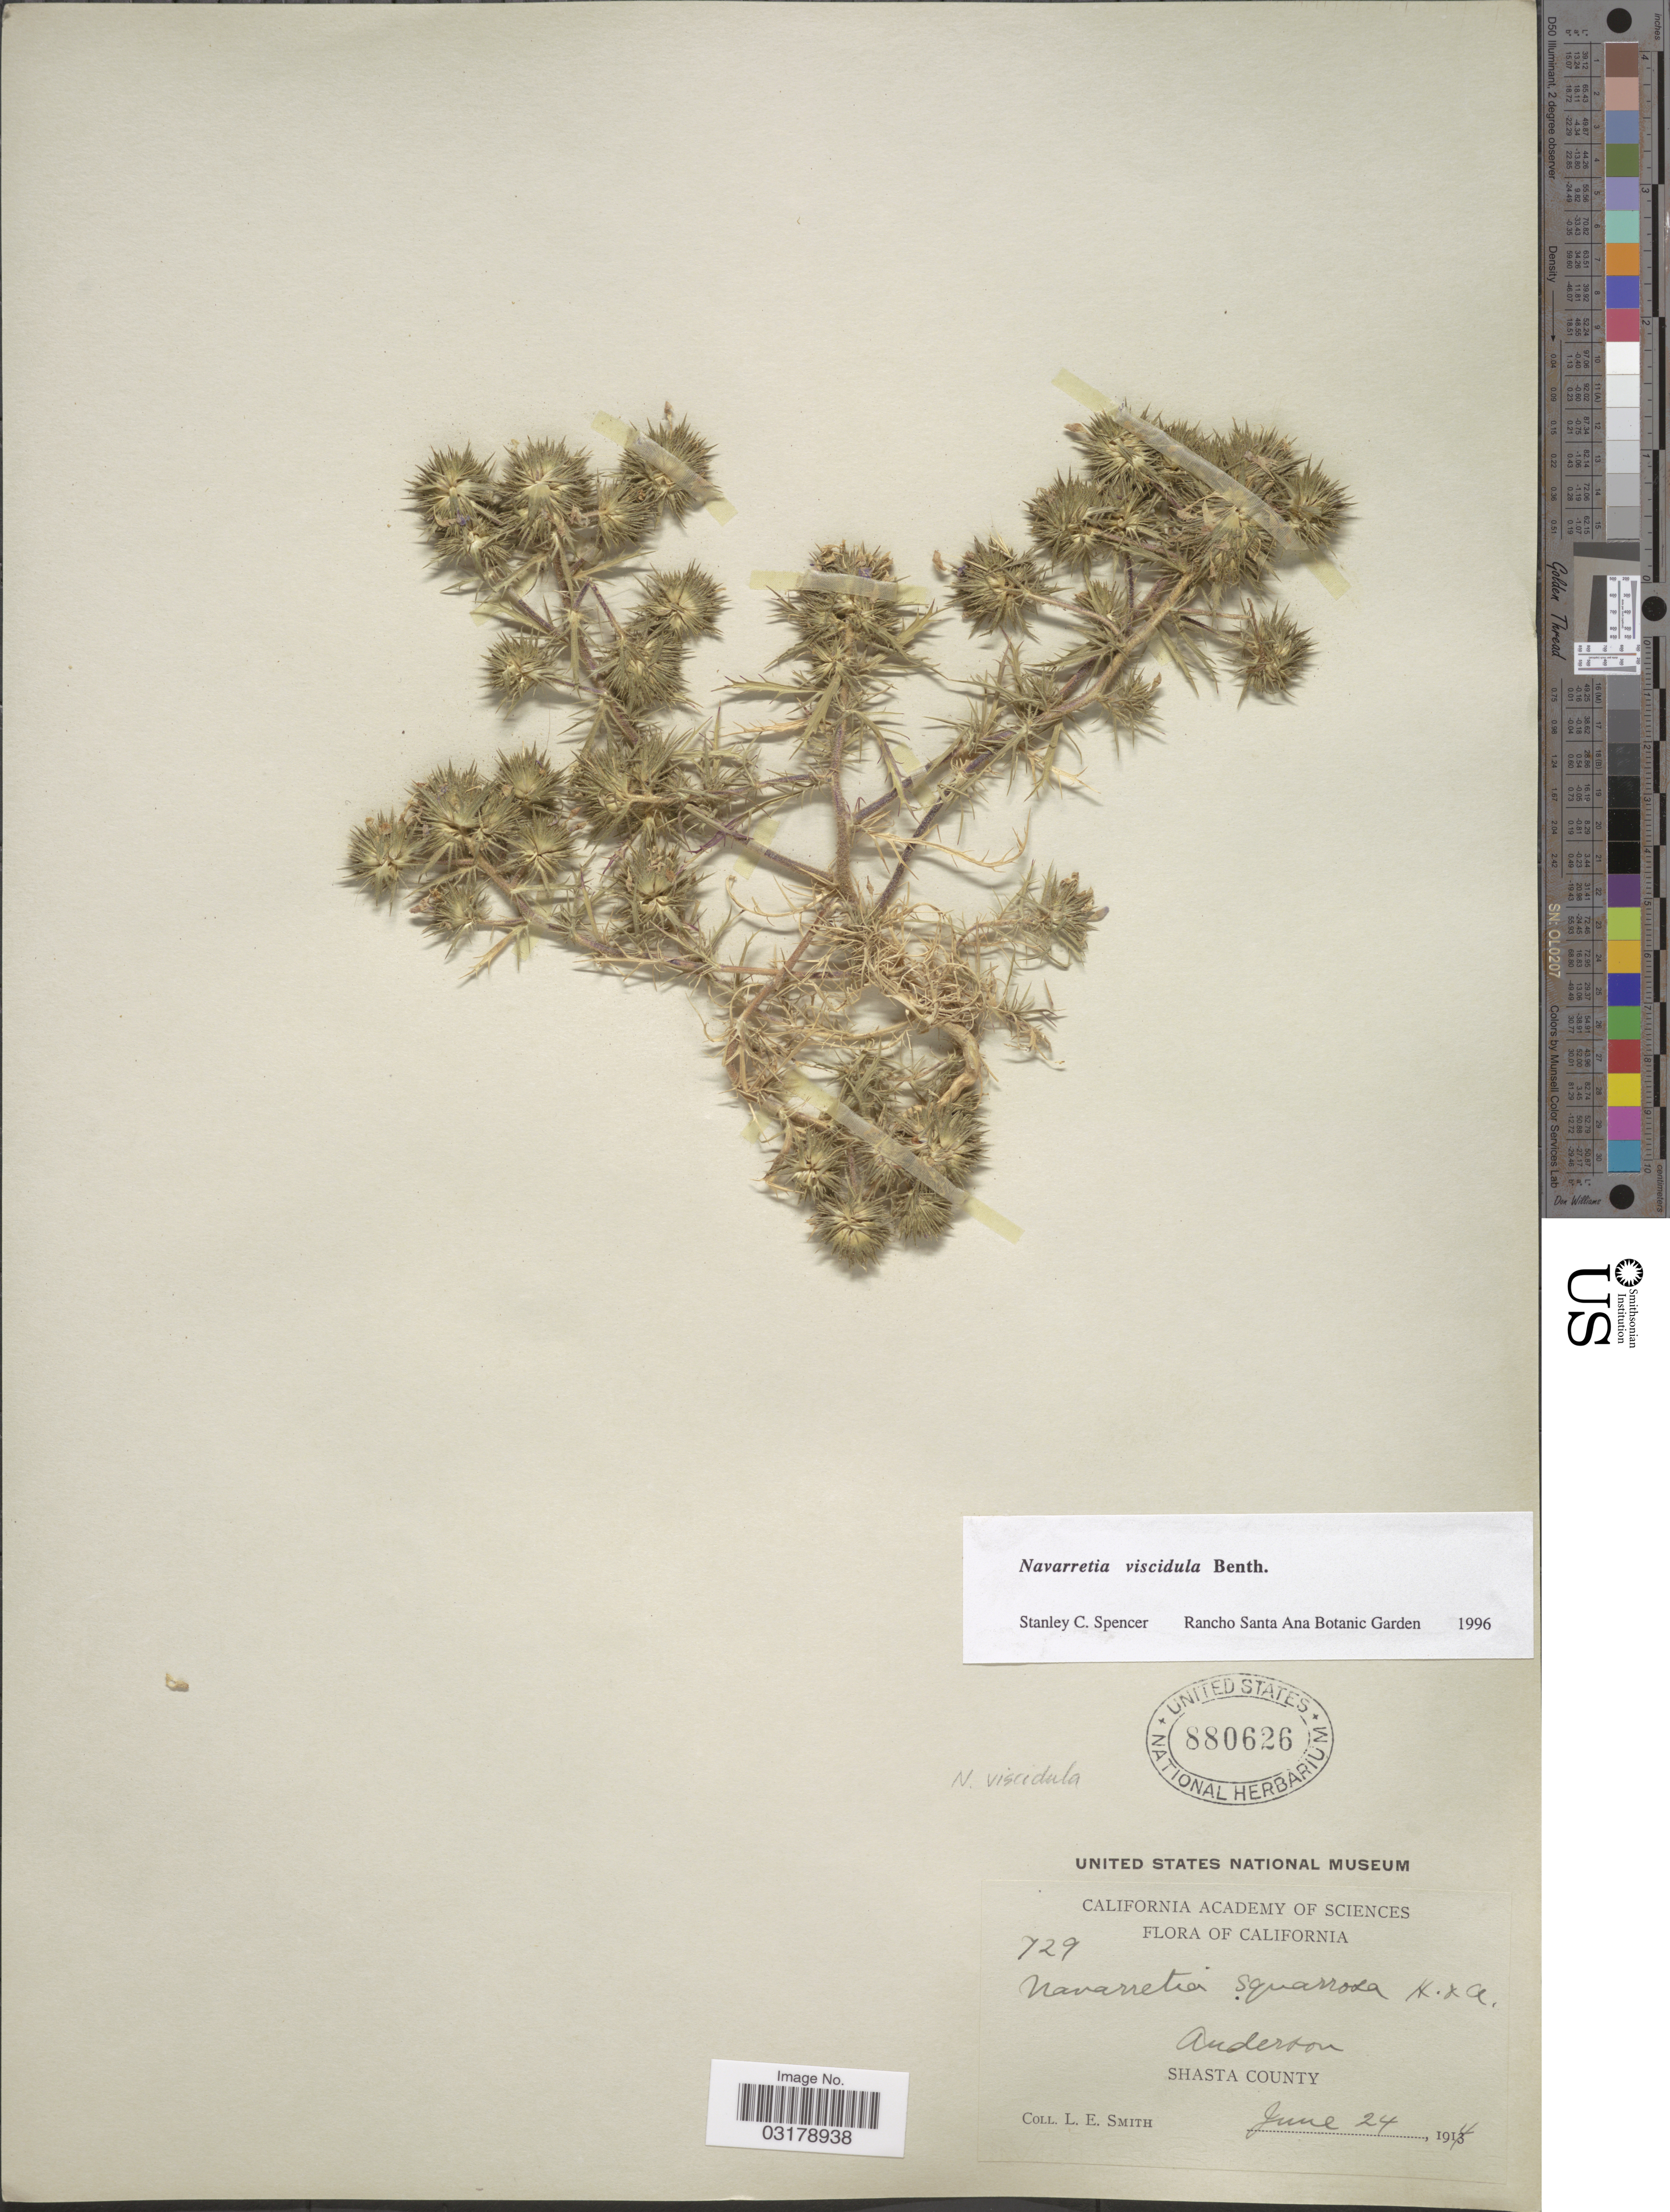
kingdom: Plantae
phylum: Tracheophyta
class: Magnoliopsida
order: Ericales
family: Polemoniaceae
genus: Navarretia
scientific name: Navarretia viscidula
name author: Benth.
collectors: L. E. Smith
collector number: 729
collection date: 1914-06-24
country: United States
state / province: California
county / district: Shasta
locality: Anderson. Shasta County.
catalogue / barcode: US 880626